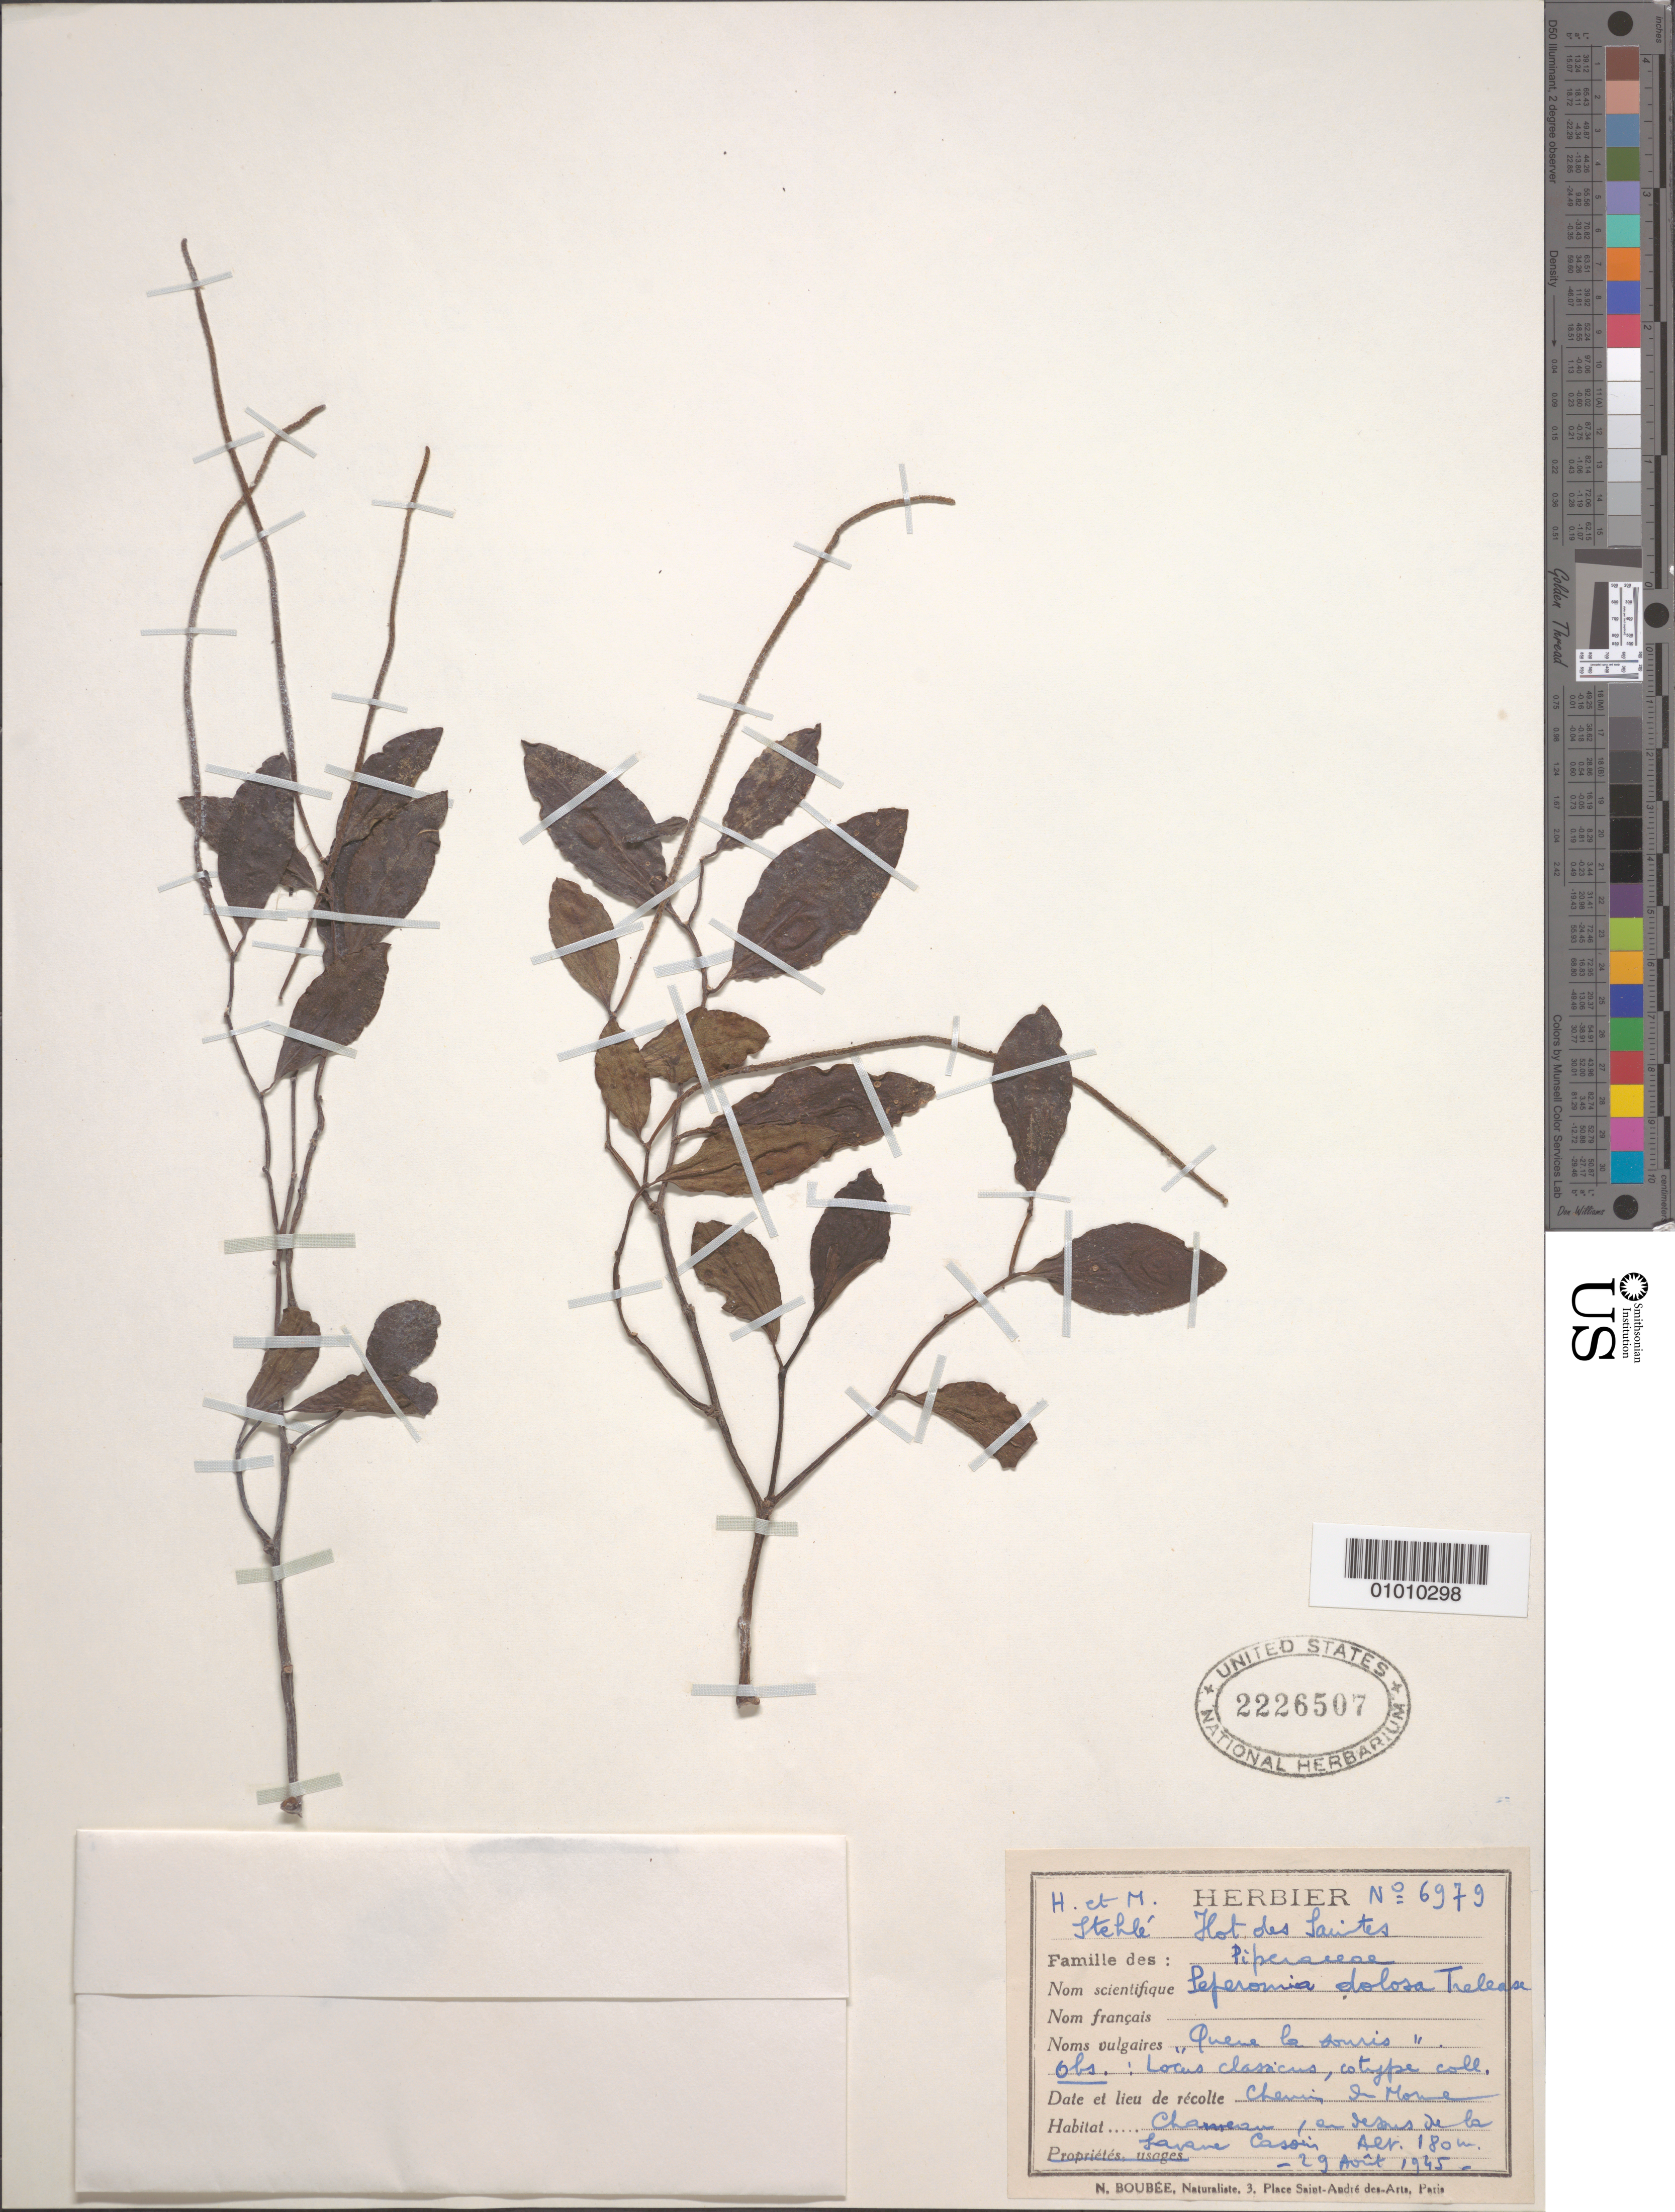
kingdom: Plantae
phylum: Tracheophyta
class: Magnoliopsida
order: Piperales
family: Piperaceae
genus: Peperomia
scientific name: Peperomia dolosa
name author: Trel.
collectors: H. Stehlé & M. Stehlé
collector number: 6979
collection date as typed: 29 Aug 1945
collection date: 1945-08-29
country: Haiti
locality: Hot de Saintes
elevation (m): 180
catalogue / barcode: US 2226507